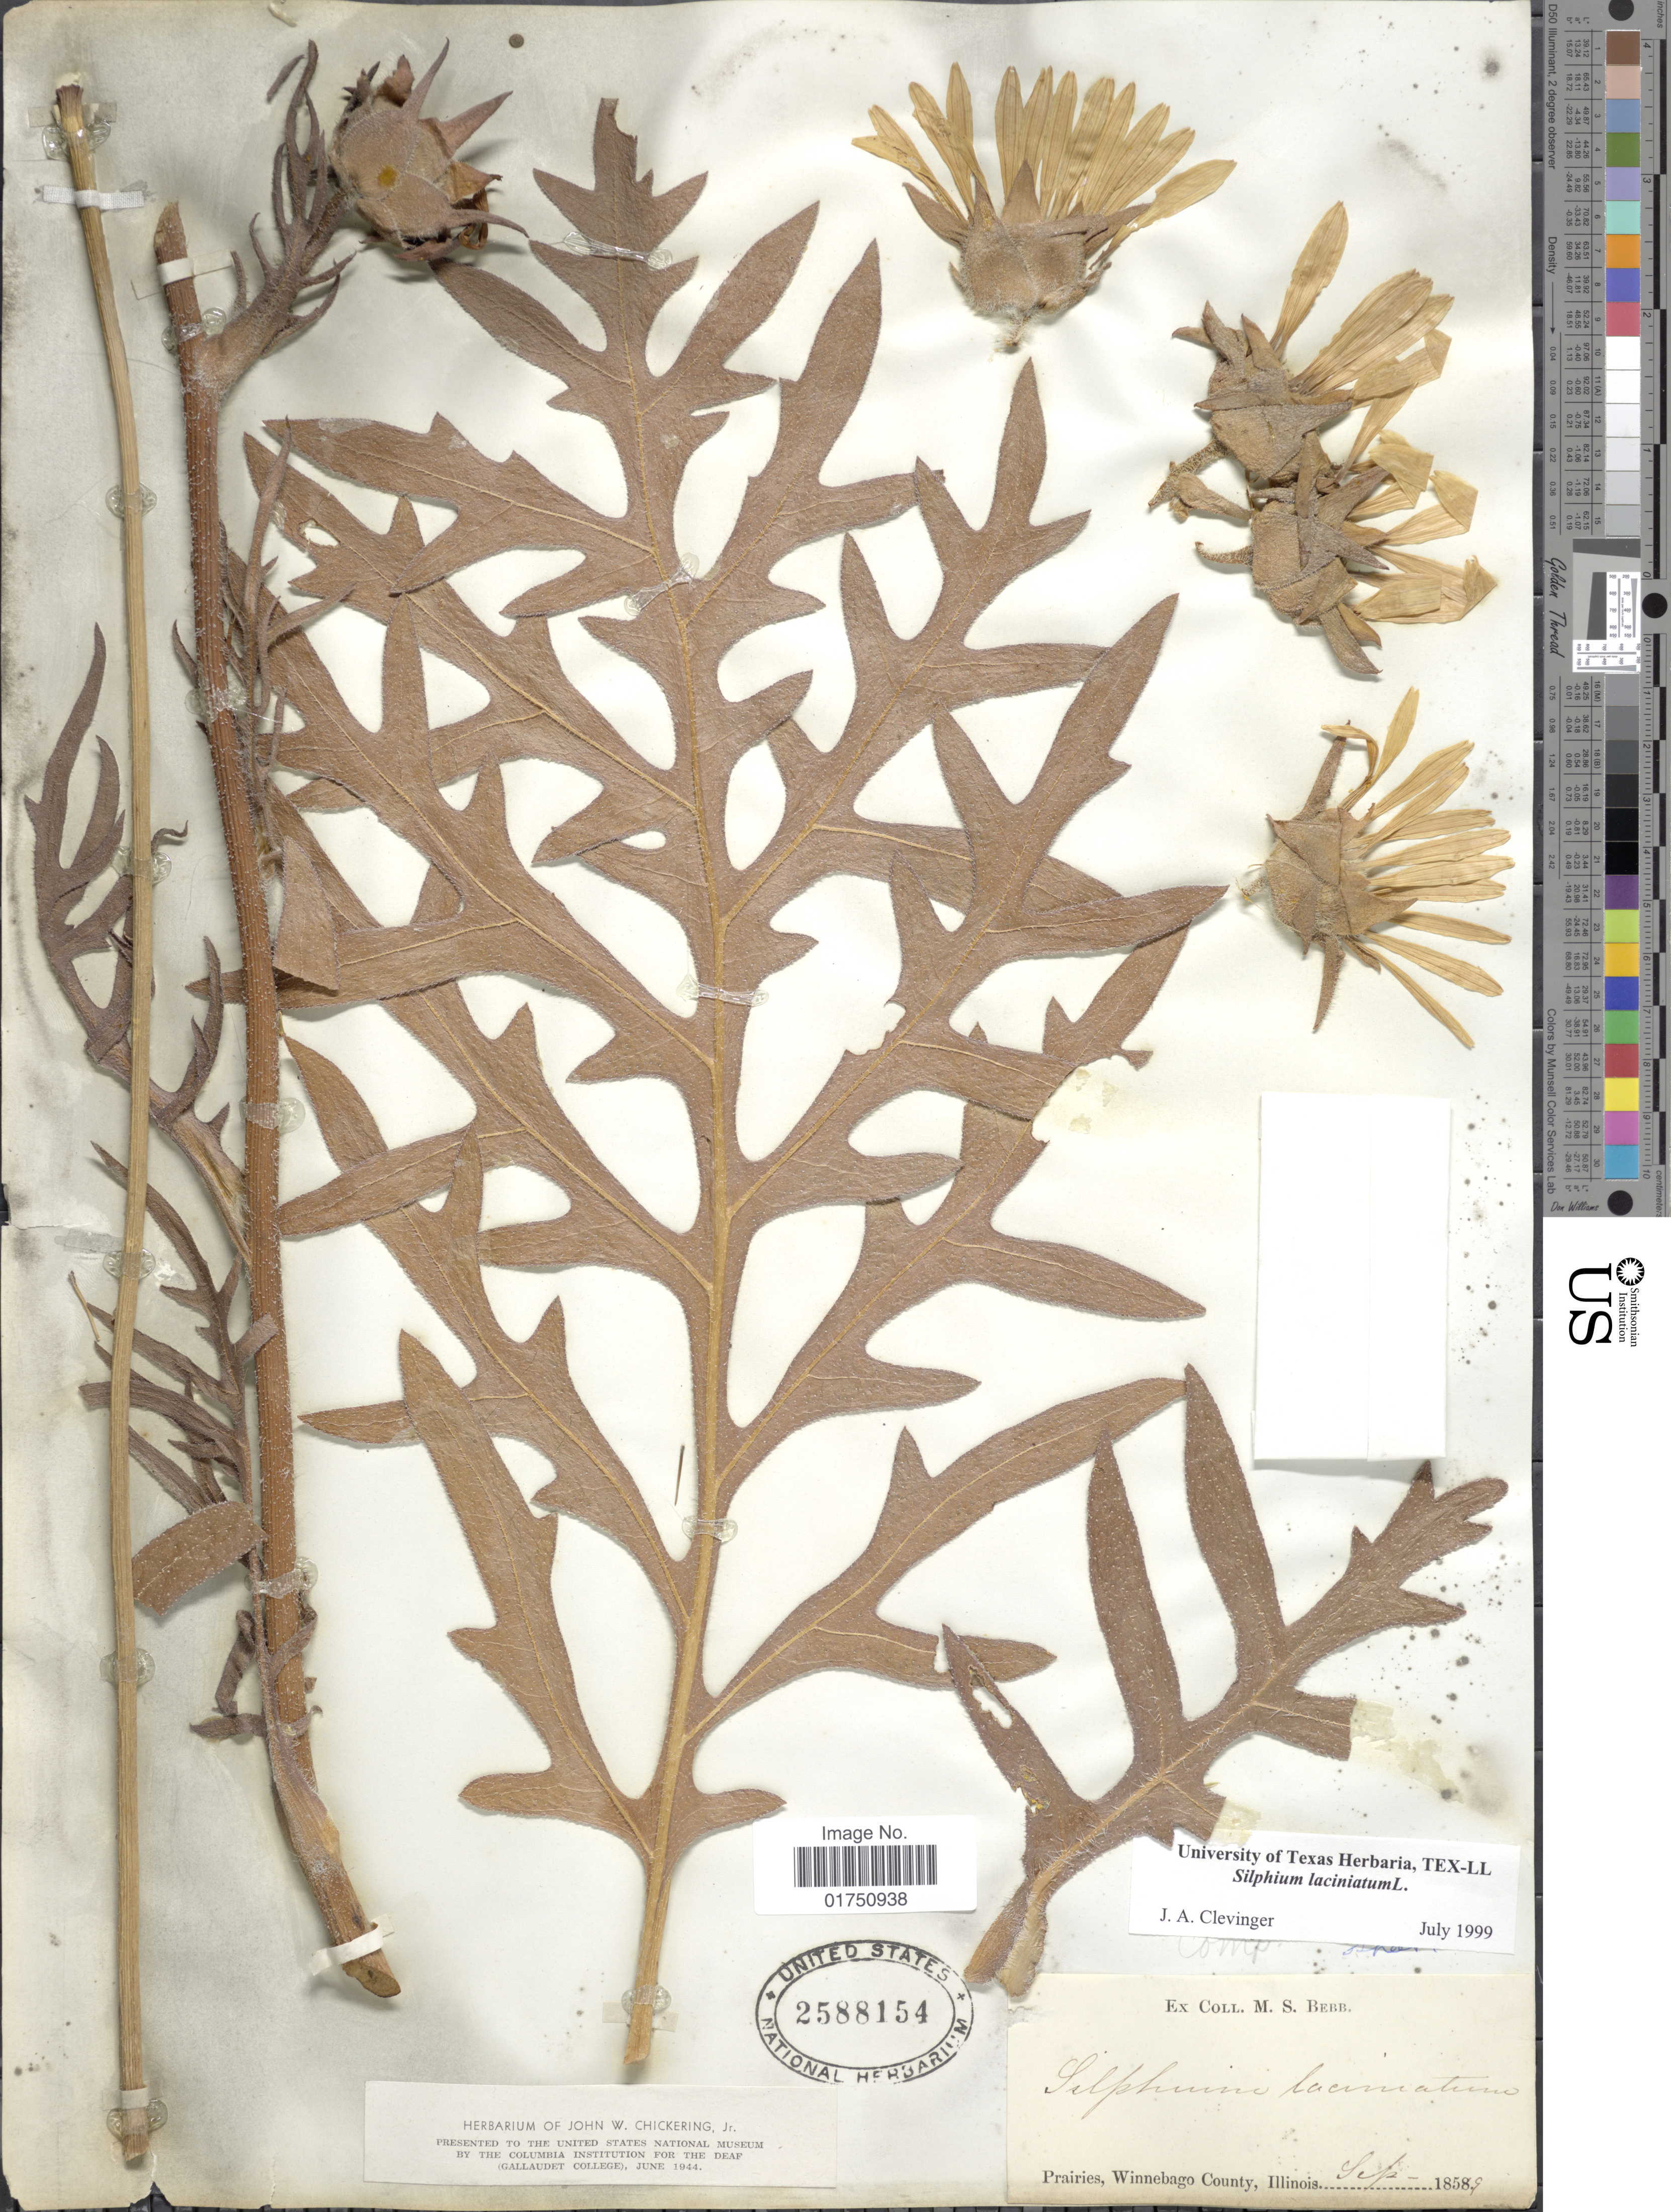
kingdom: Plantae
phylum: Tracheophyta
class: Magnoliopsida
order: Asterales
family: Asteraceae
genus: Silphium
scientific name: Silphium laciniatum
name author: L.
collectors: M. Bebb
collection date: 1859-09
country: United States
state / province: Illinois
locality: Prairies, Winnebago County, Illinois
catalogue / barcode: US 2588154